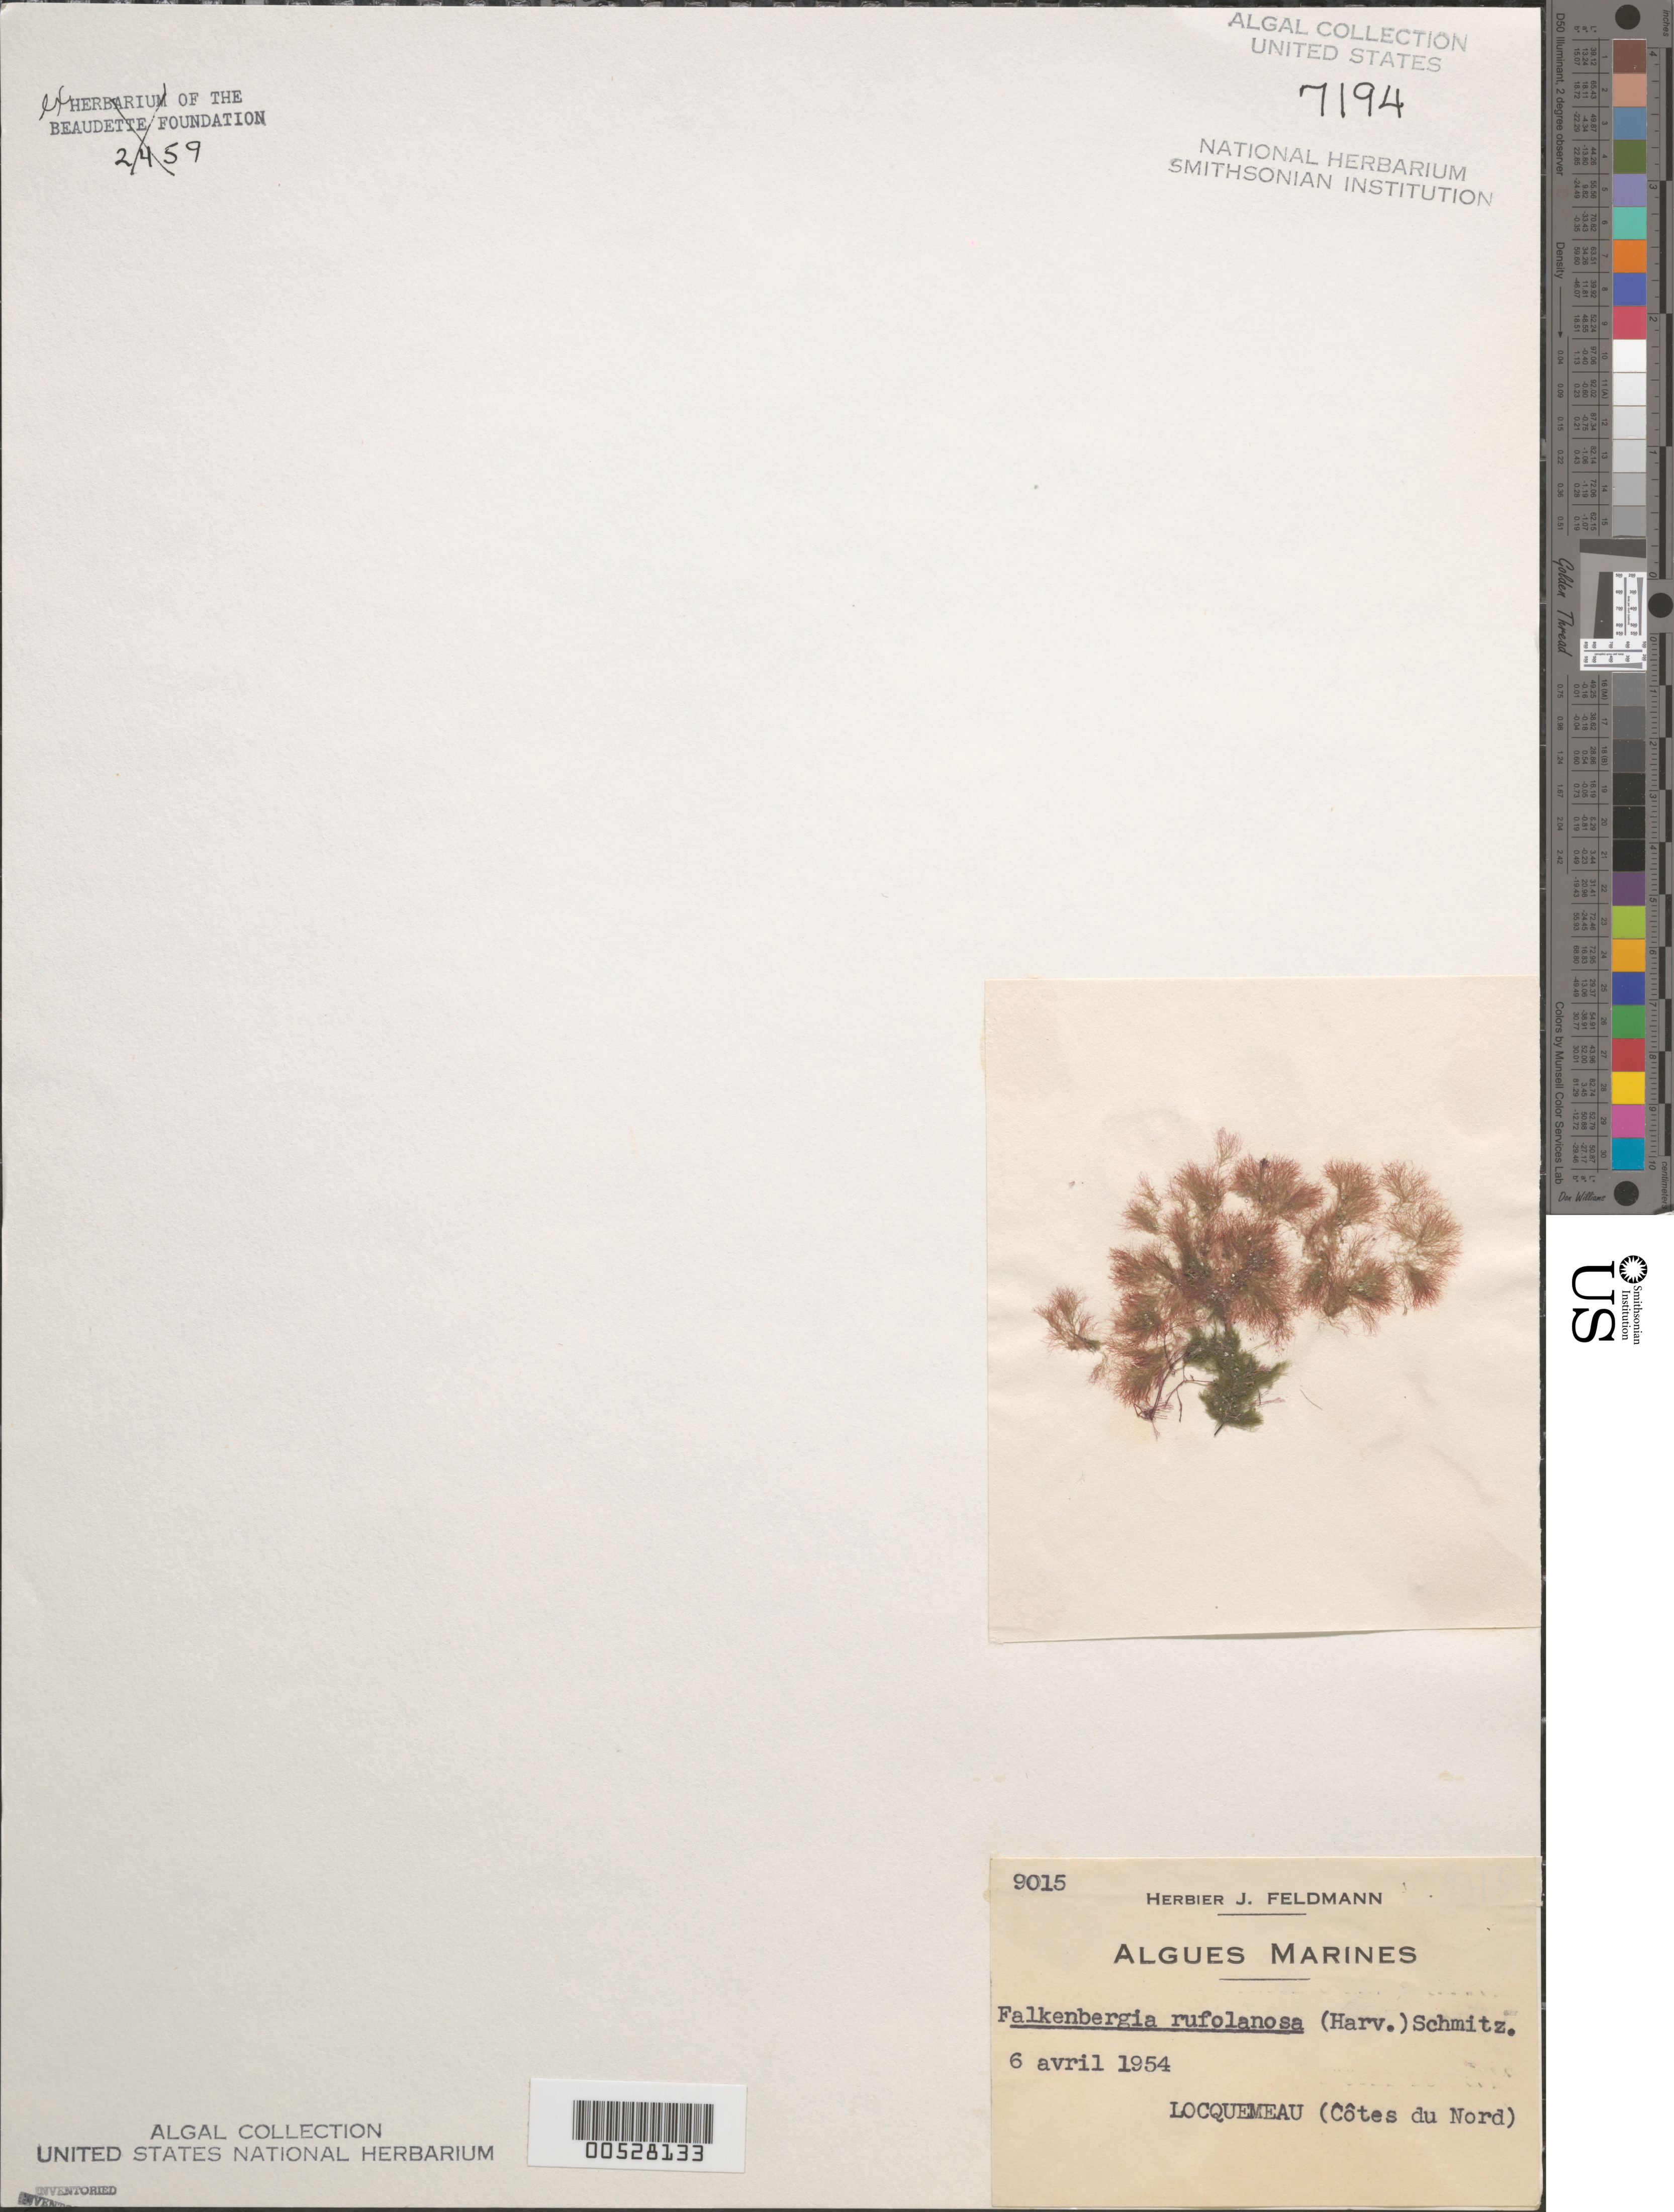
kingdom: Plantae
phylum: Rhodophyta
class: Florideophyceae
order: Bonnemaisoniales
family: Bonnemaisoniaceae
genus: Asparagopsis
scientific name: Asparagopsis armata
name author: Harv.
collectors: J. Feldmann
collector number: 9015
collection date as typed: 06 Apr 1954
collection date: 1954-04-06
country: France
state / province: Bretagne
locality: Locquemeau, Cotes-du-Nord.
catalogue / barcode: US 7194